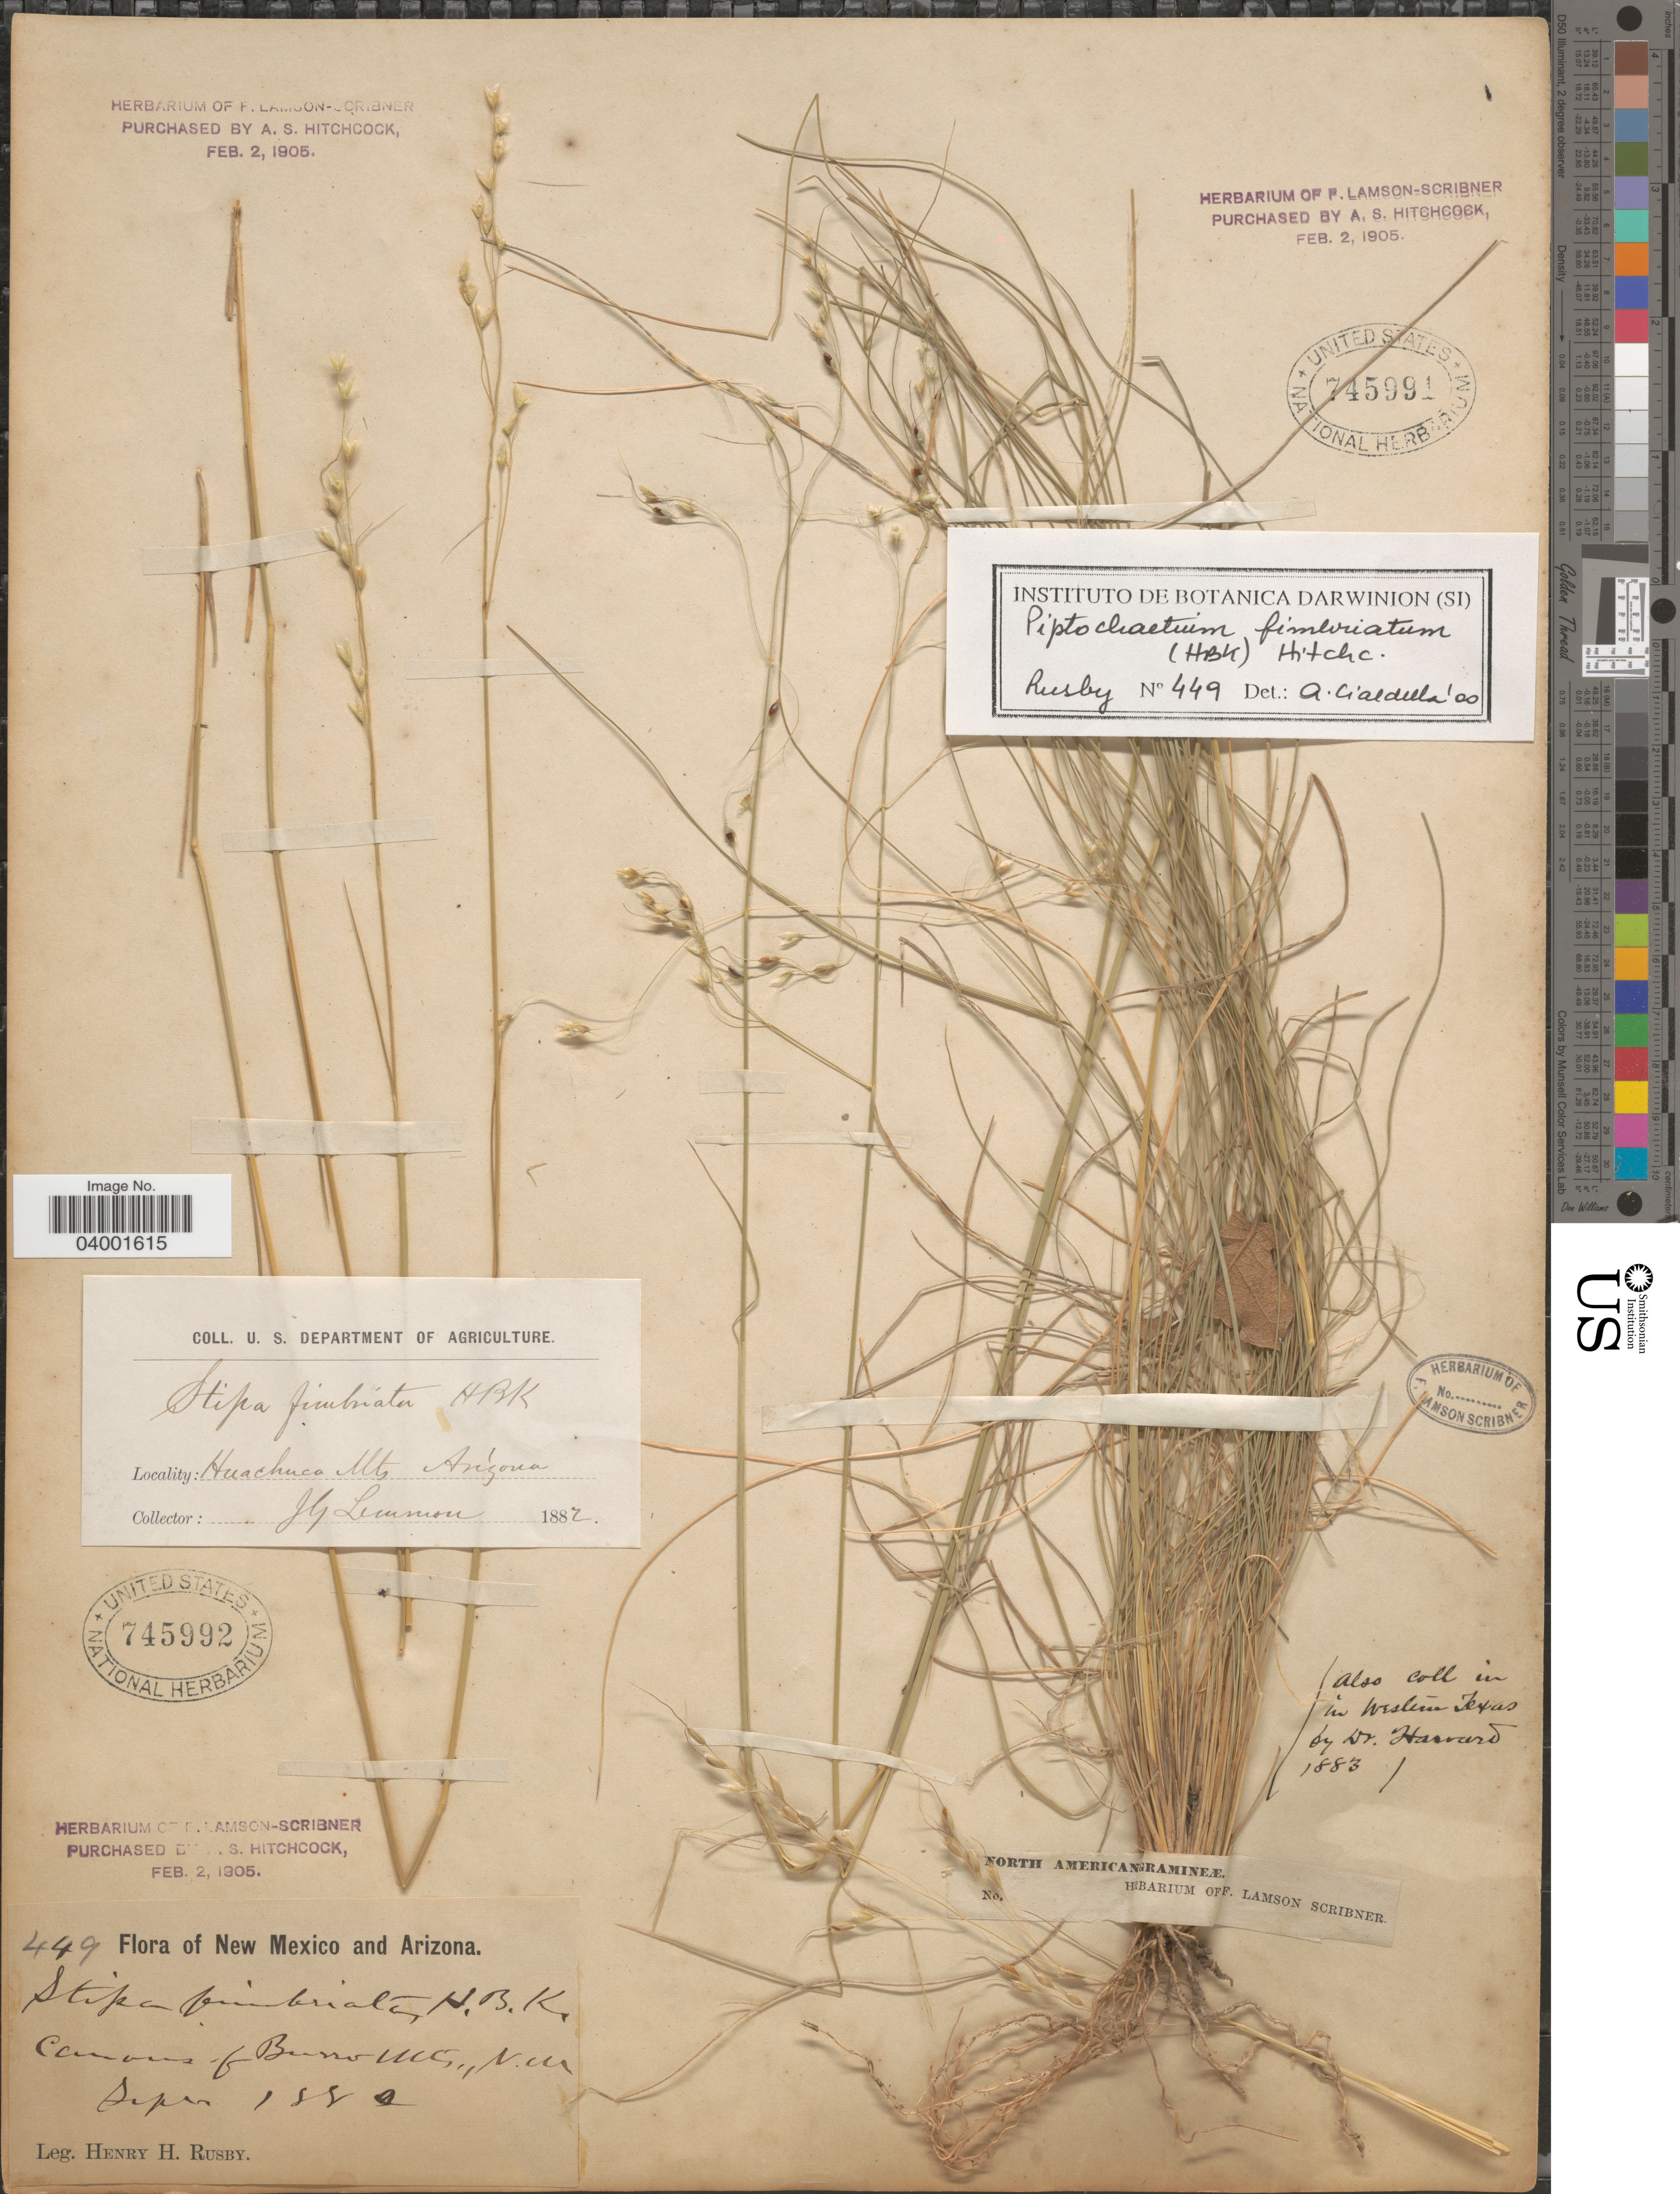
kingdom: Plantae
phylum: Tracheophyta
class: Liliopsida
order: Poales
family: Poaceae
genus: Piptochaetium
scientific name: Piptochaetium fimbriatum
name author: (Kunth) Hitchc.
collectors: J. Lemmon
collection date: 1882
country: United States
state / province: Arizona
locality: Huachuca Mts.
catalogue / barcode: US 745992